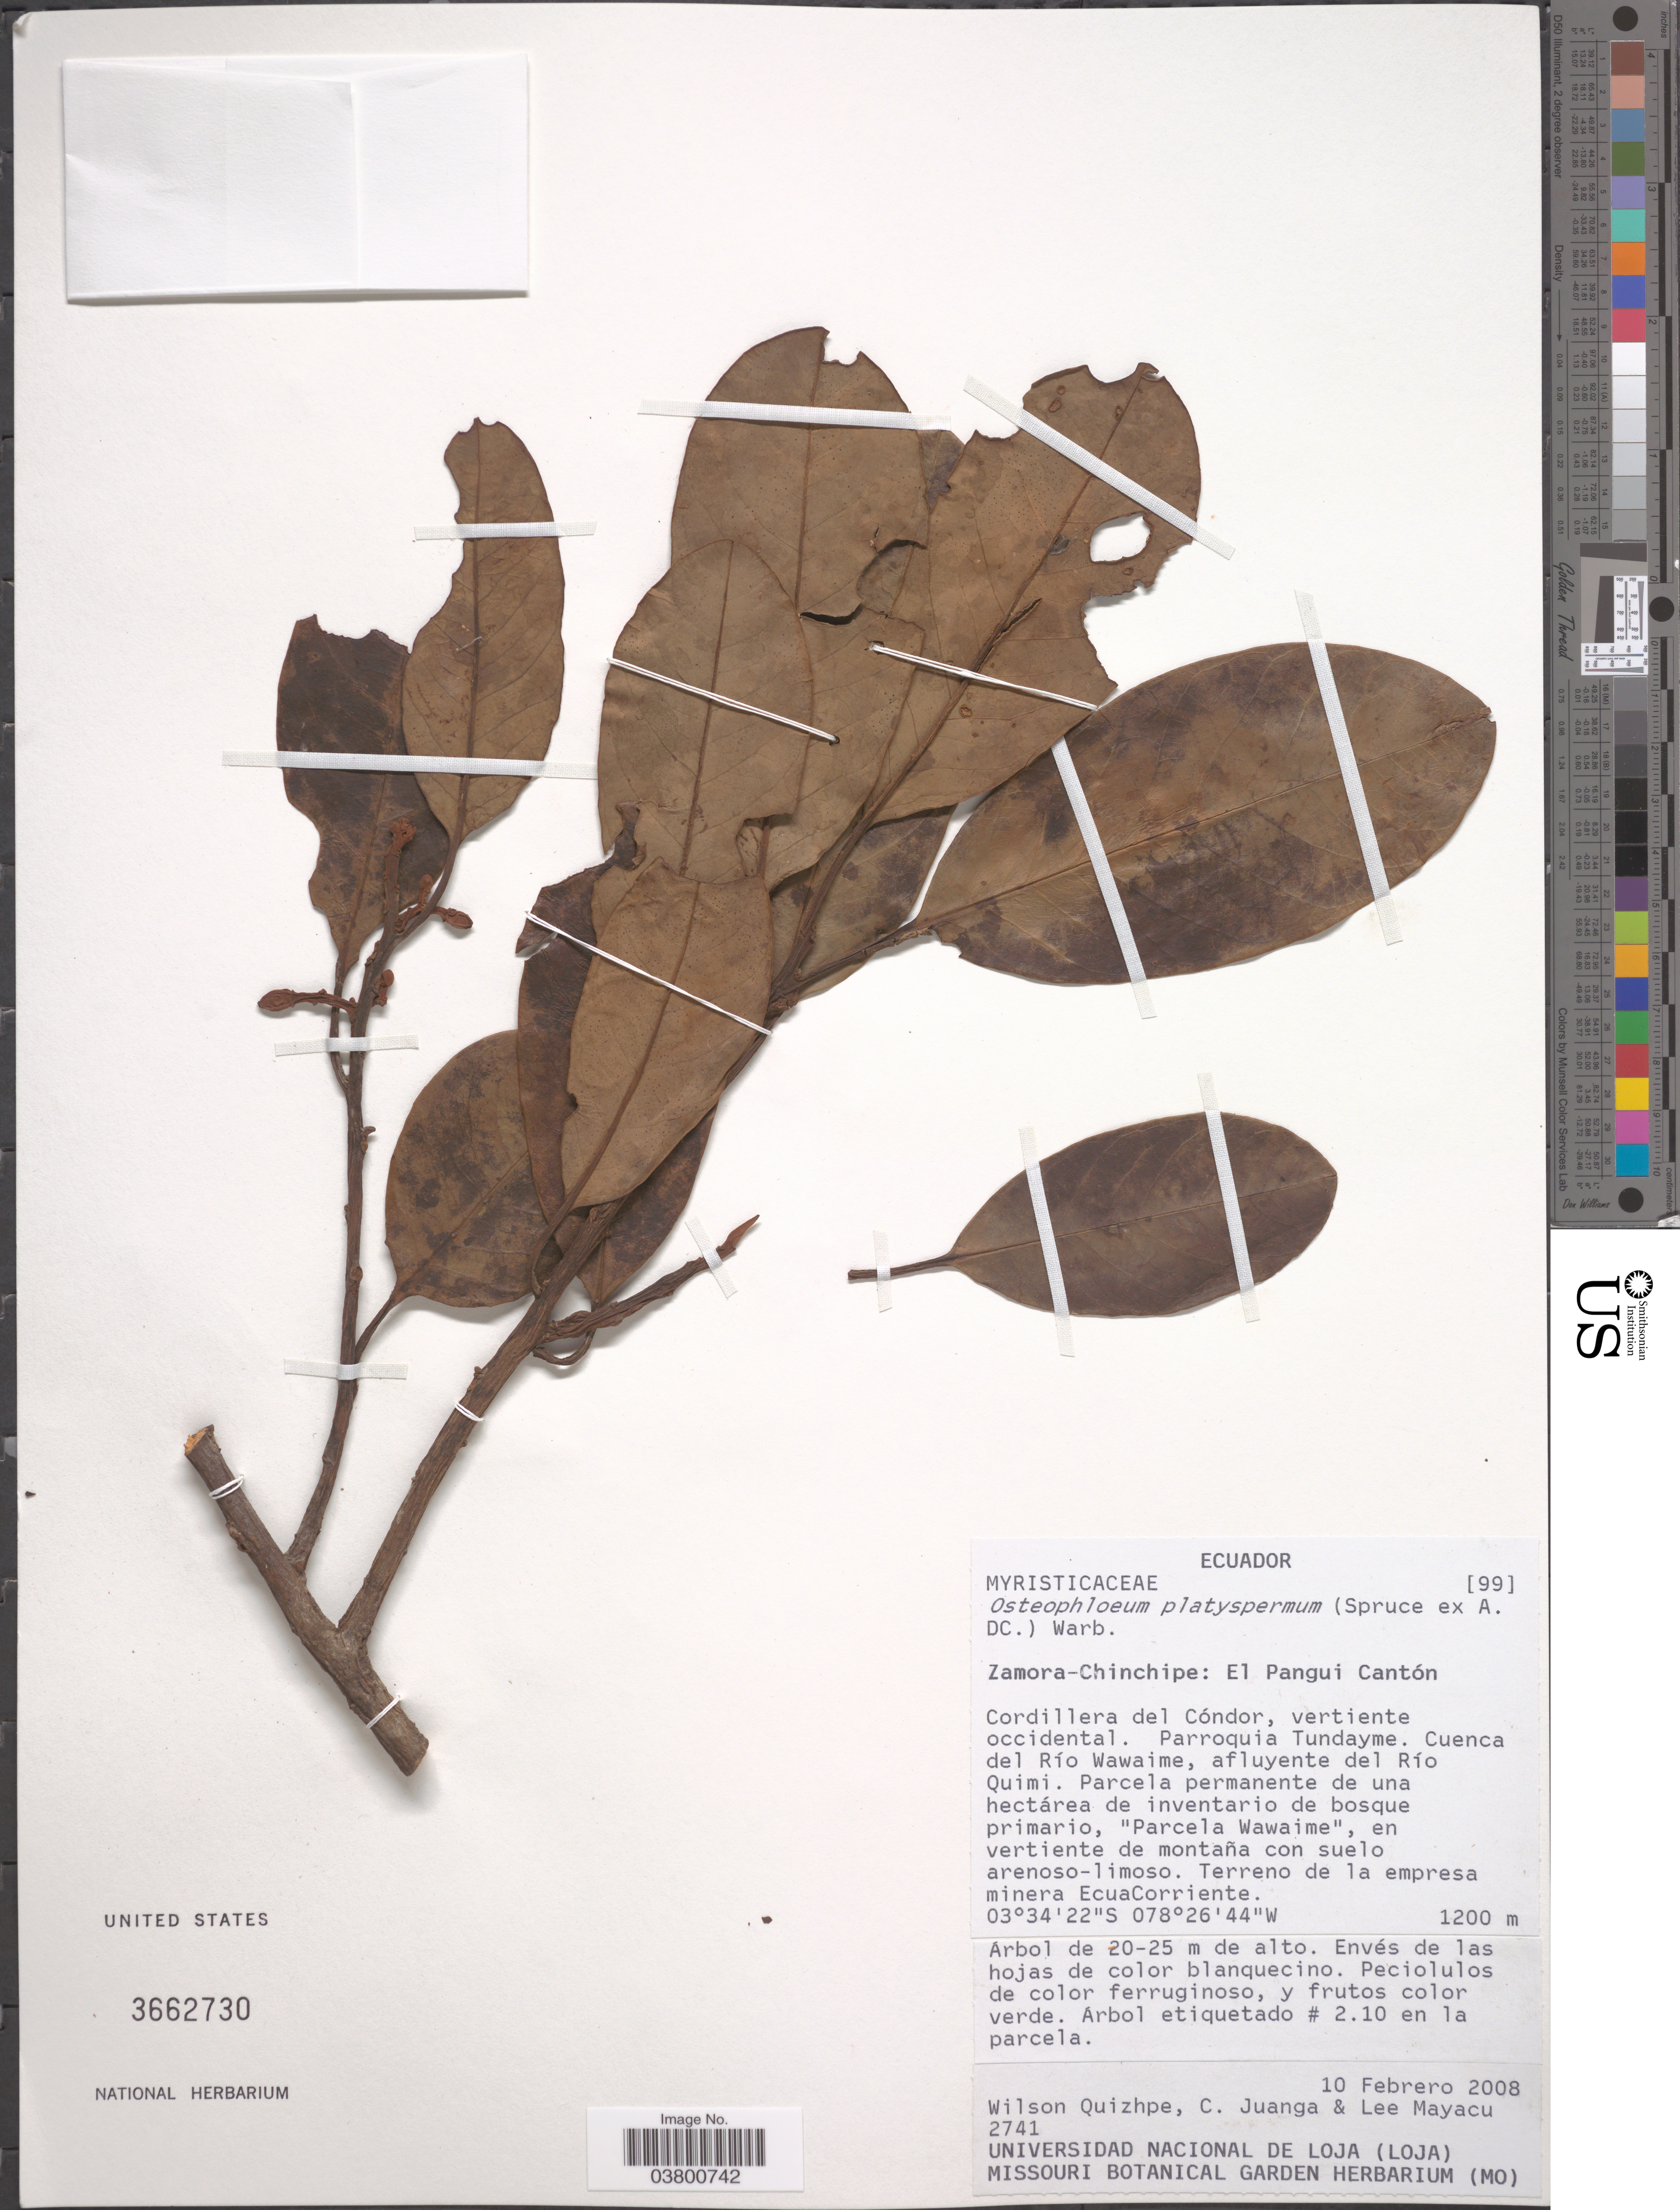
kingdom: Plantae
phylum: Tracheophyta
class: Magnoliopsida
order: Magnoliales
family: Myristicaceae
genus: Osteophloeum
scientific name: Osteophloeum platyspermum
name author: (A. DC.) Warb.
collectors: W. Quizhpe, C. Juanga & Mayacu Lee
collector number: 2741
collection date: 2008-02-17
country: Ecuador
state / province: Zamora-Chinchipe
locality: El Pangui Cantón. Cordillera del Cóndor, vertiente occidental. Parroquia Tundayme. Cuenca del Río Wawaime, afluyente del Río Quimi. Terreno de la emprasa minera EcuaCorriente.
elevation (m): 1200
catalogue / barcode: US 3662730